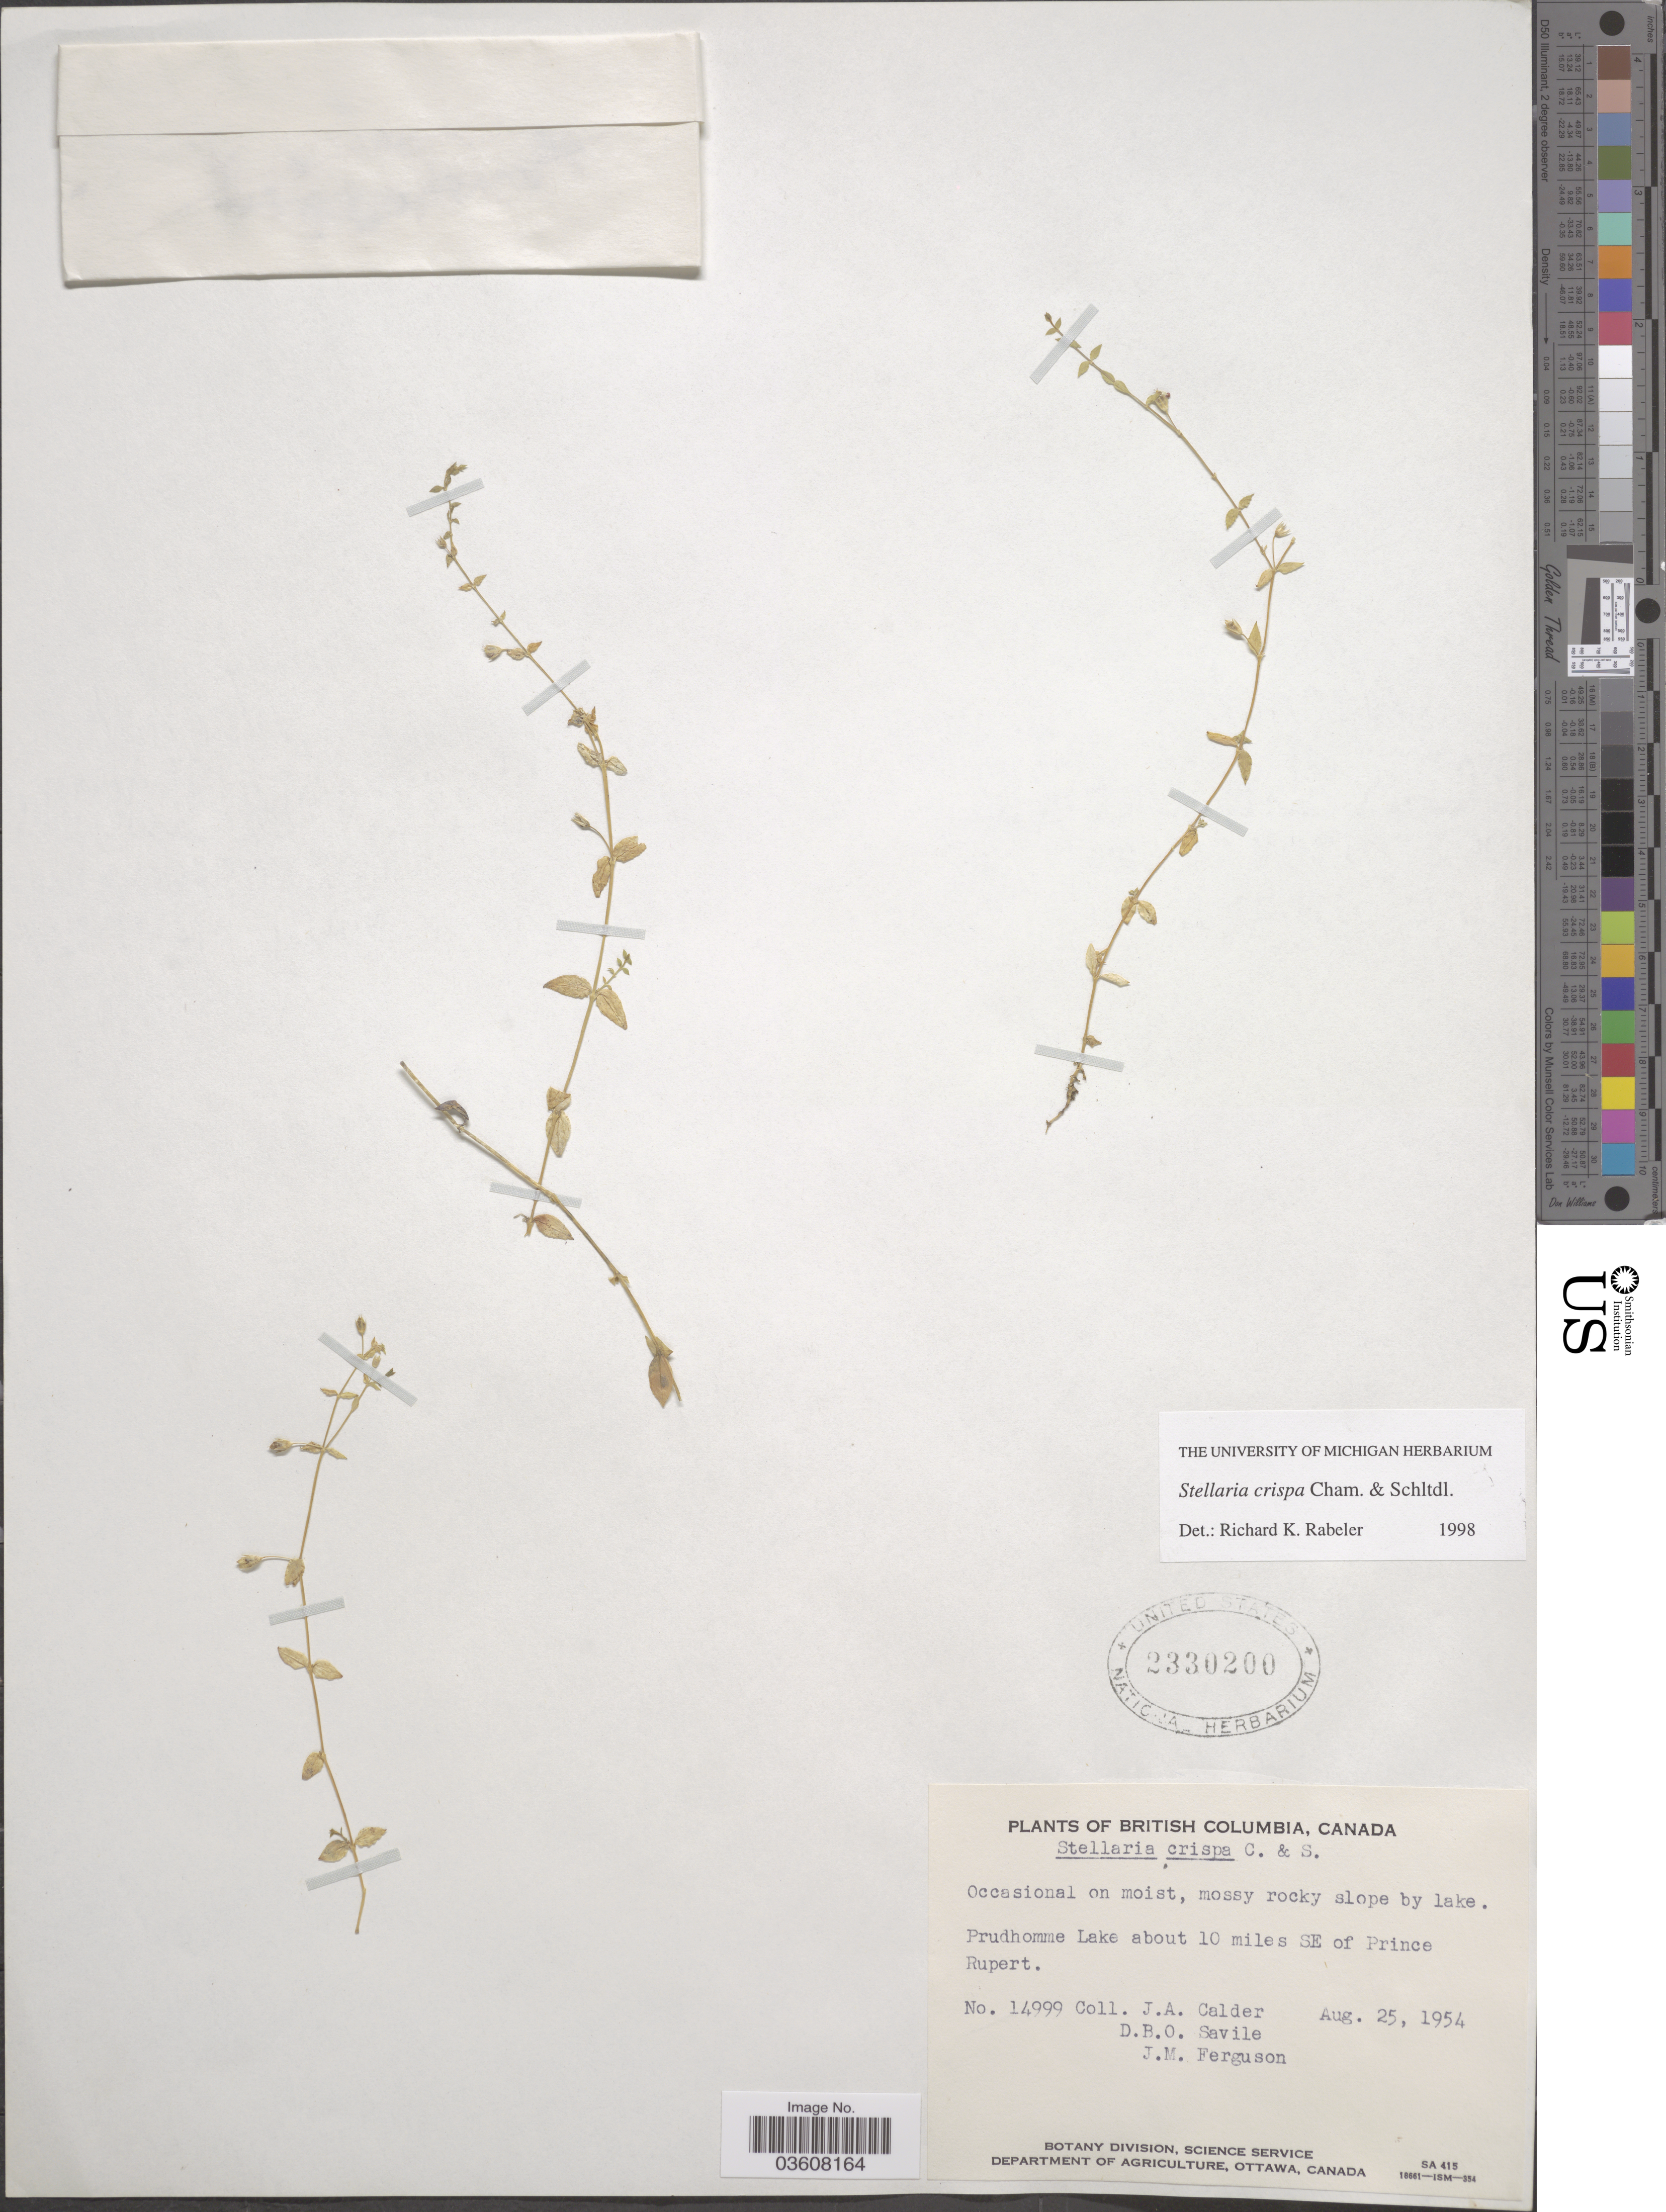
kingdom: Plantae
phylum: Tracheophyta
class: Magnoliopsida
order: Caryophyllales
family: Caryophyllaceae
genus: Stellaria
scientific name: Stellaria crispa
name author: Cham. & Schltdl.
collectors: J. A. Calder, D. Savile & J. M. Ferguson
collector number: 14999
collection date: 1954-08-25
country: Canada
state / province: British Columbia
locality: Prudhomme Lake about 10 miles SE of Prince Rupert.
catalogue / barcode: US 2330200